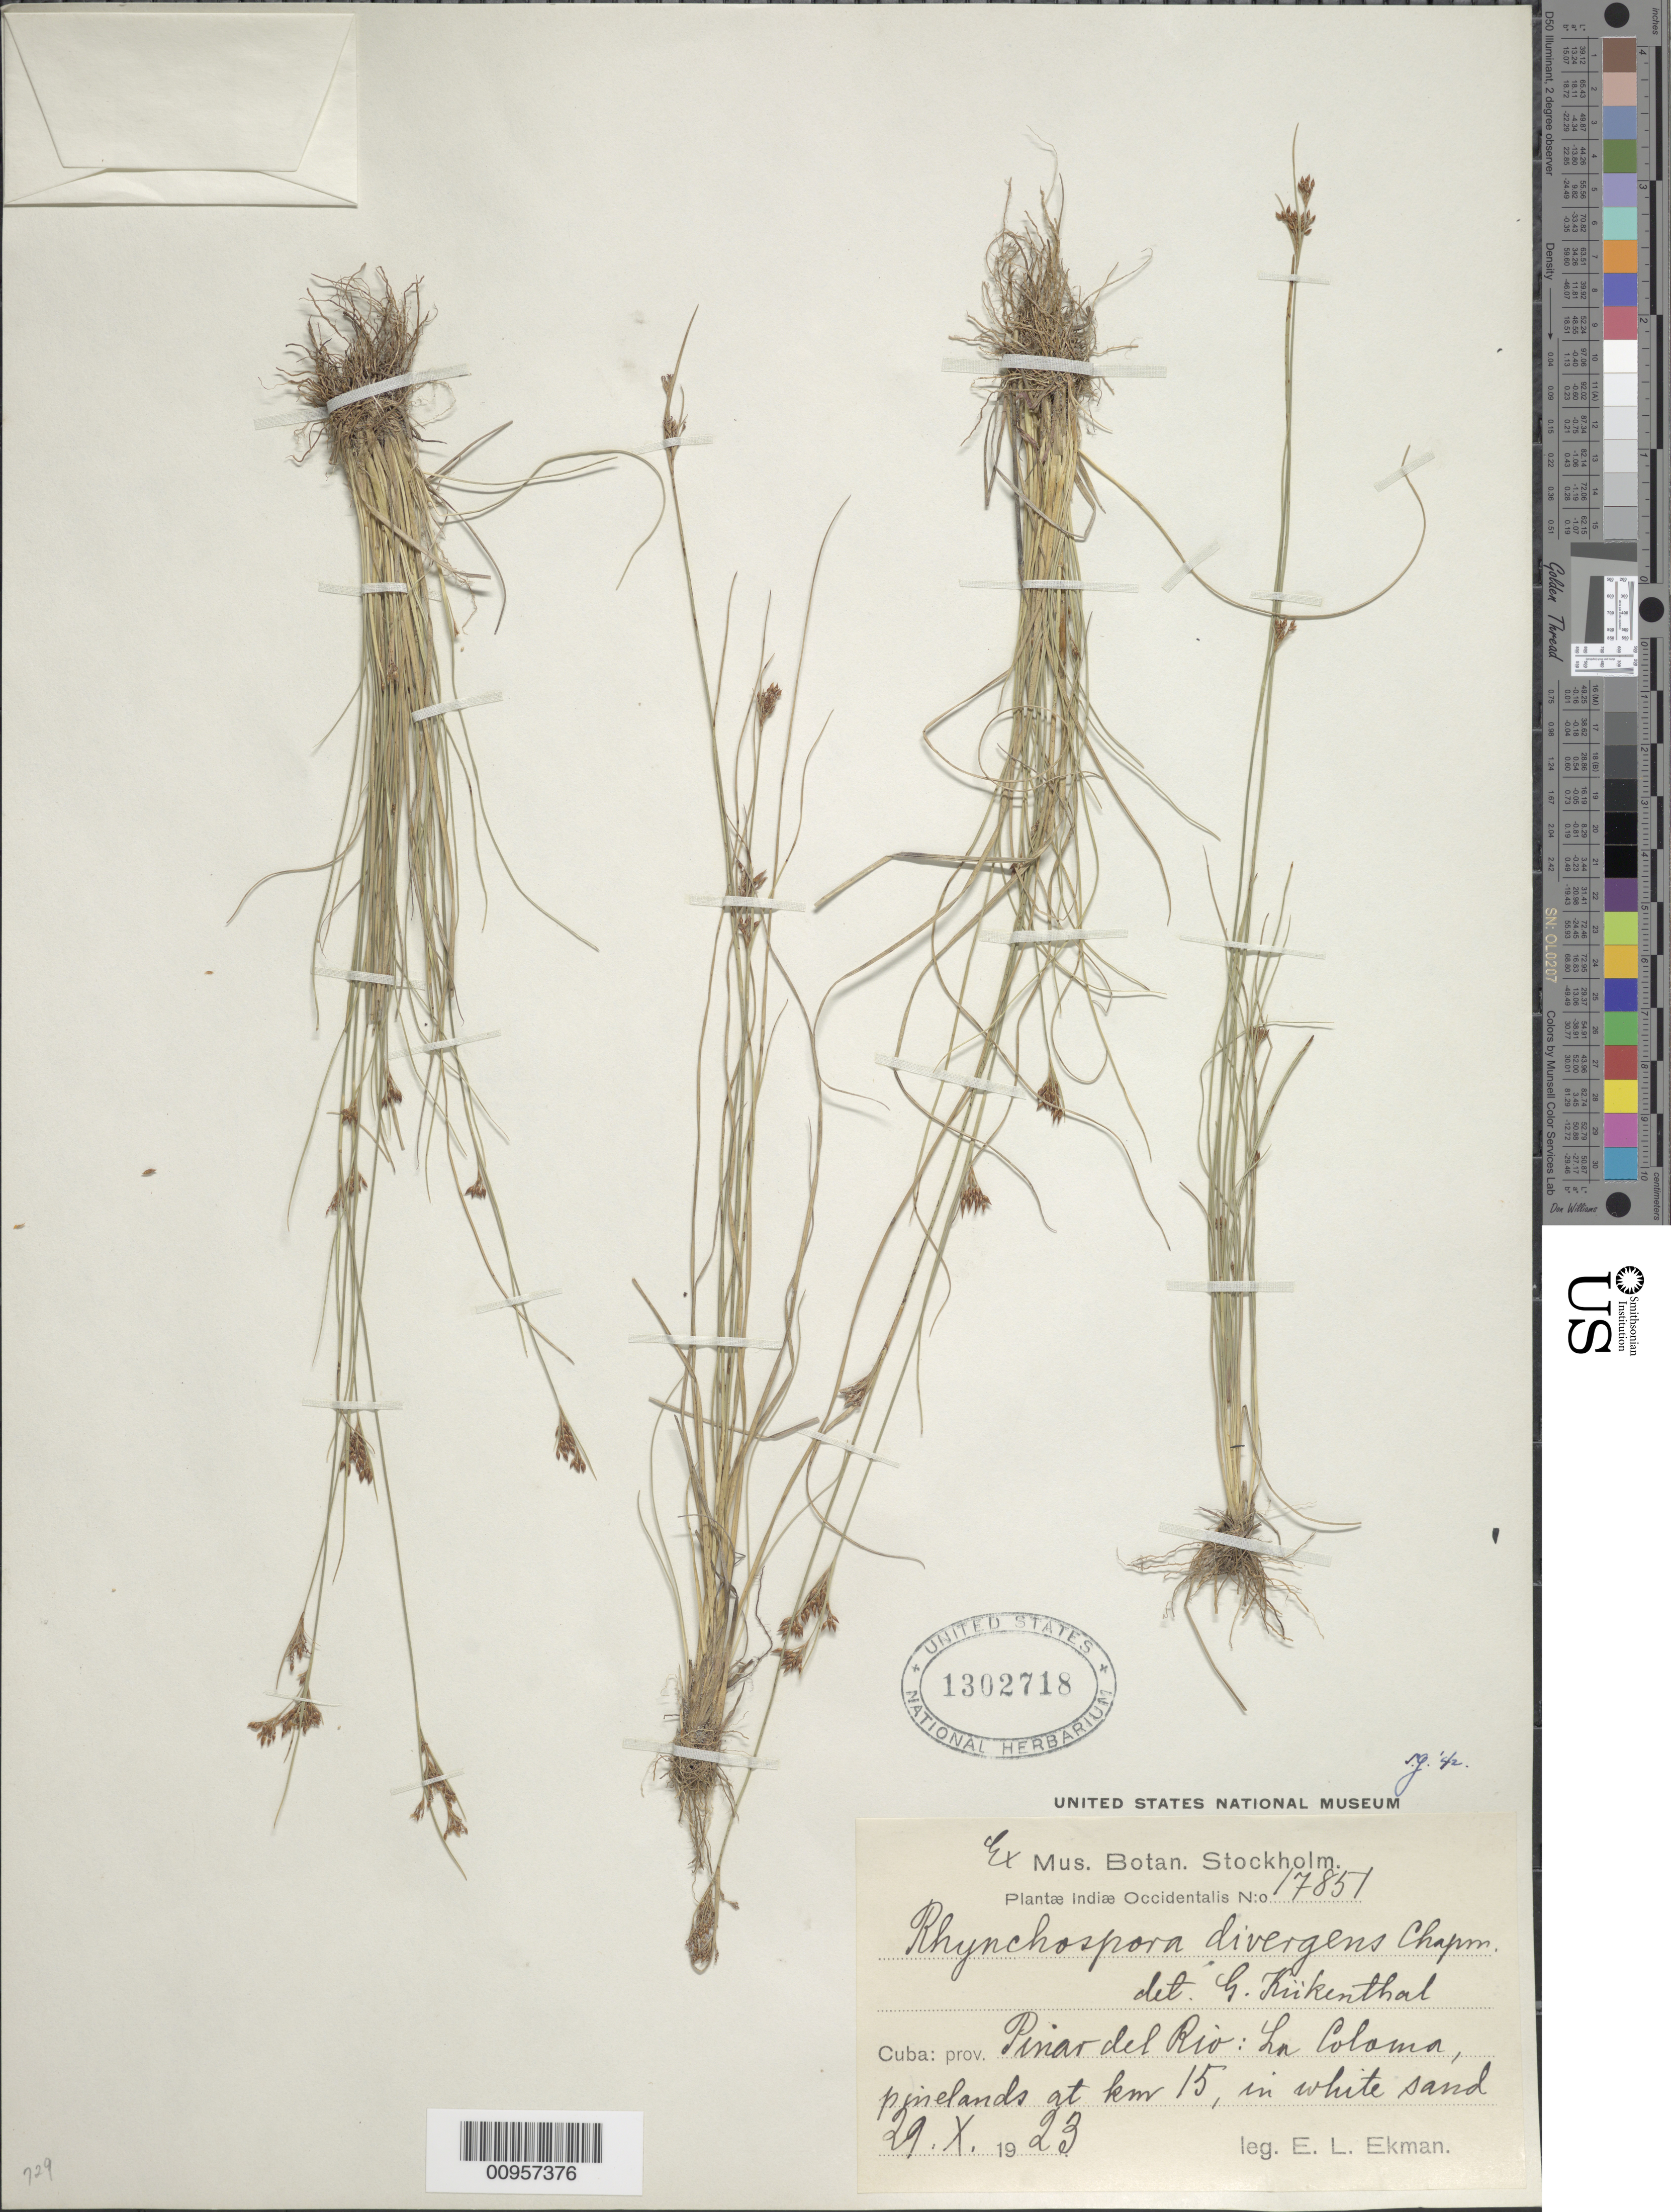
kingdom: Plantae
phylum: Tracheophyta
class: Liliopsida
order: Poales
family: Cyperaceae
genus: Rhynchospora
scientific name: Rhynchospora divergens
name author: Chapm. ex M.A. Curtis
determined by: Gale, S.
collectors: E. L. Ekman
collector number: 17851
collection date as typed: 29 Oct 1923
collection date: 1923-10-29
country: Cuba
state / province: Pinar del Rio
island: Cuba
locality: La Coloma, pinelands at km 15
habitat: In white sand in pinelands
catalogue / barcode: US 1302718